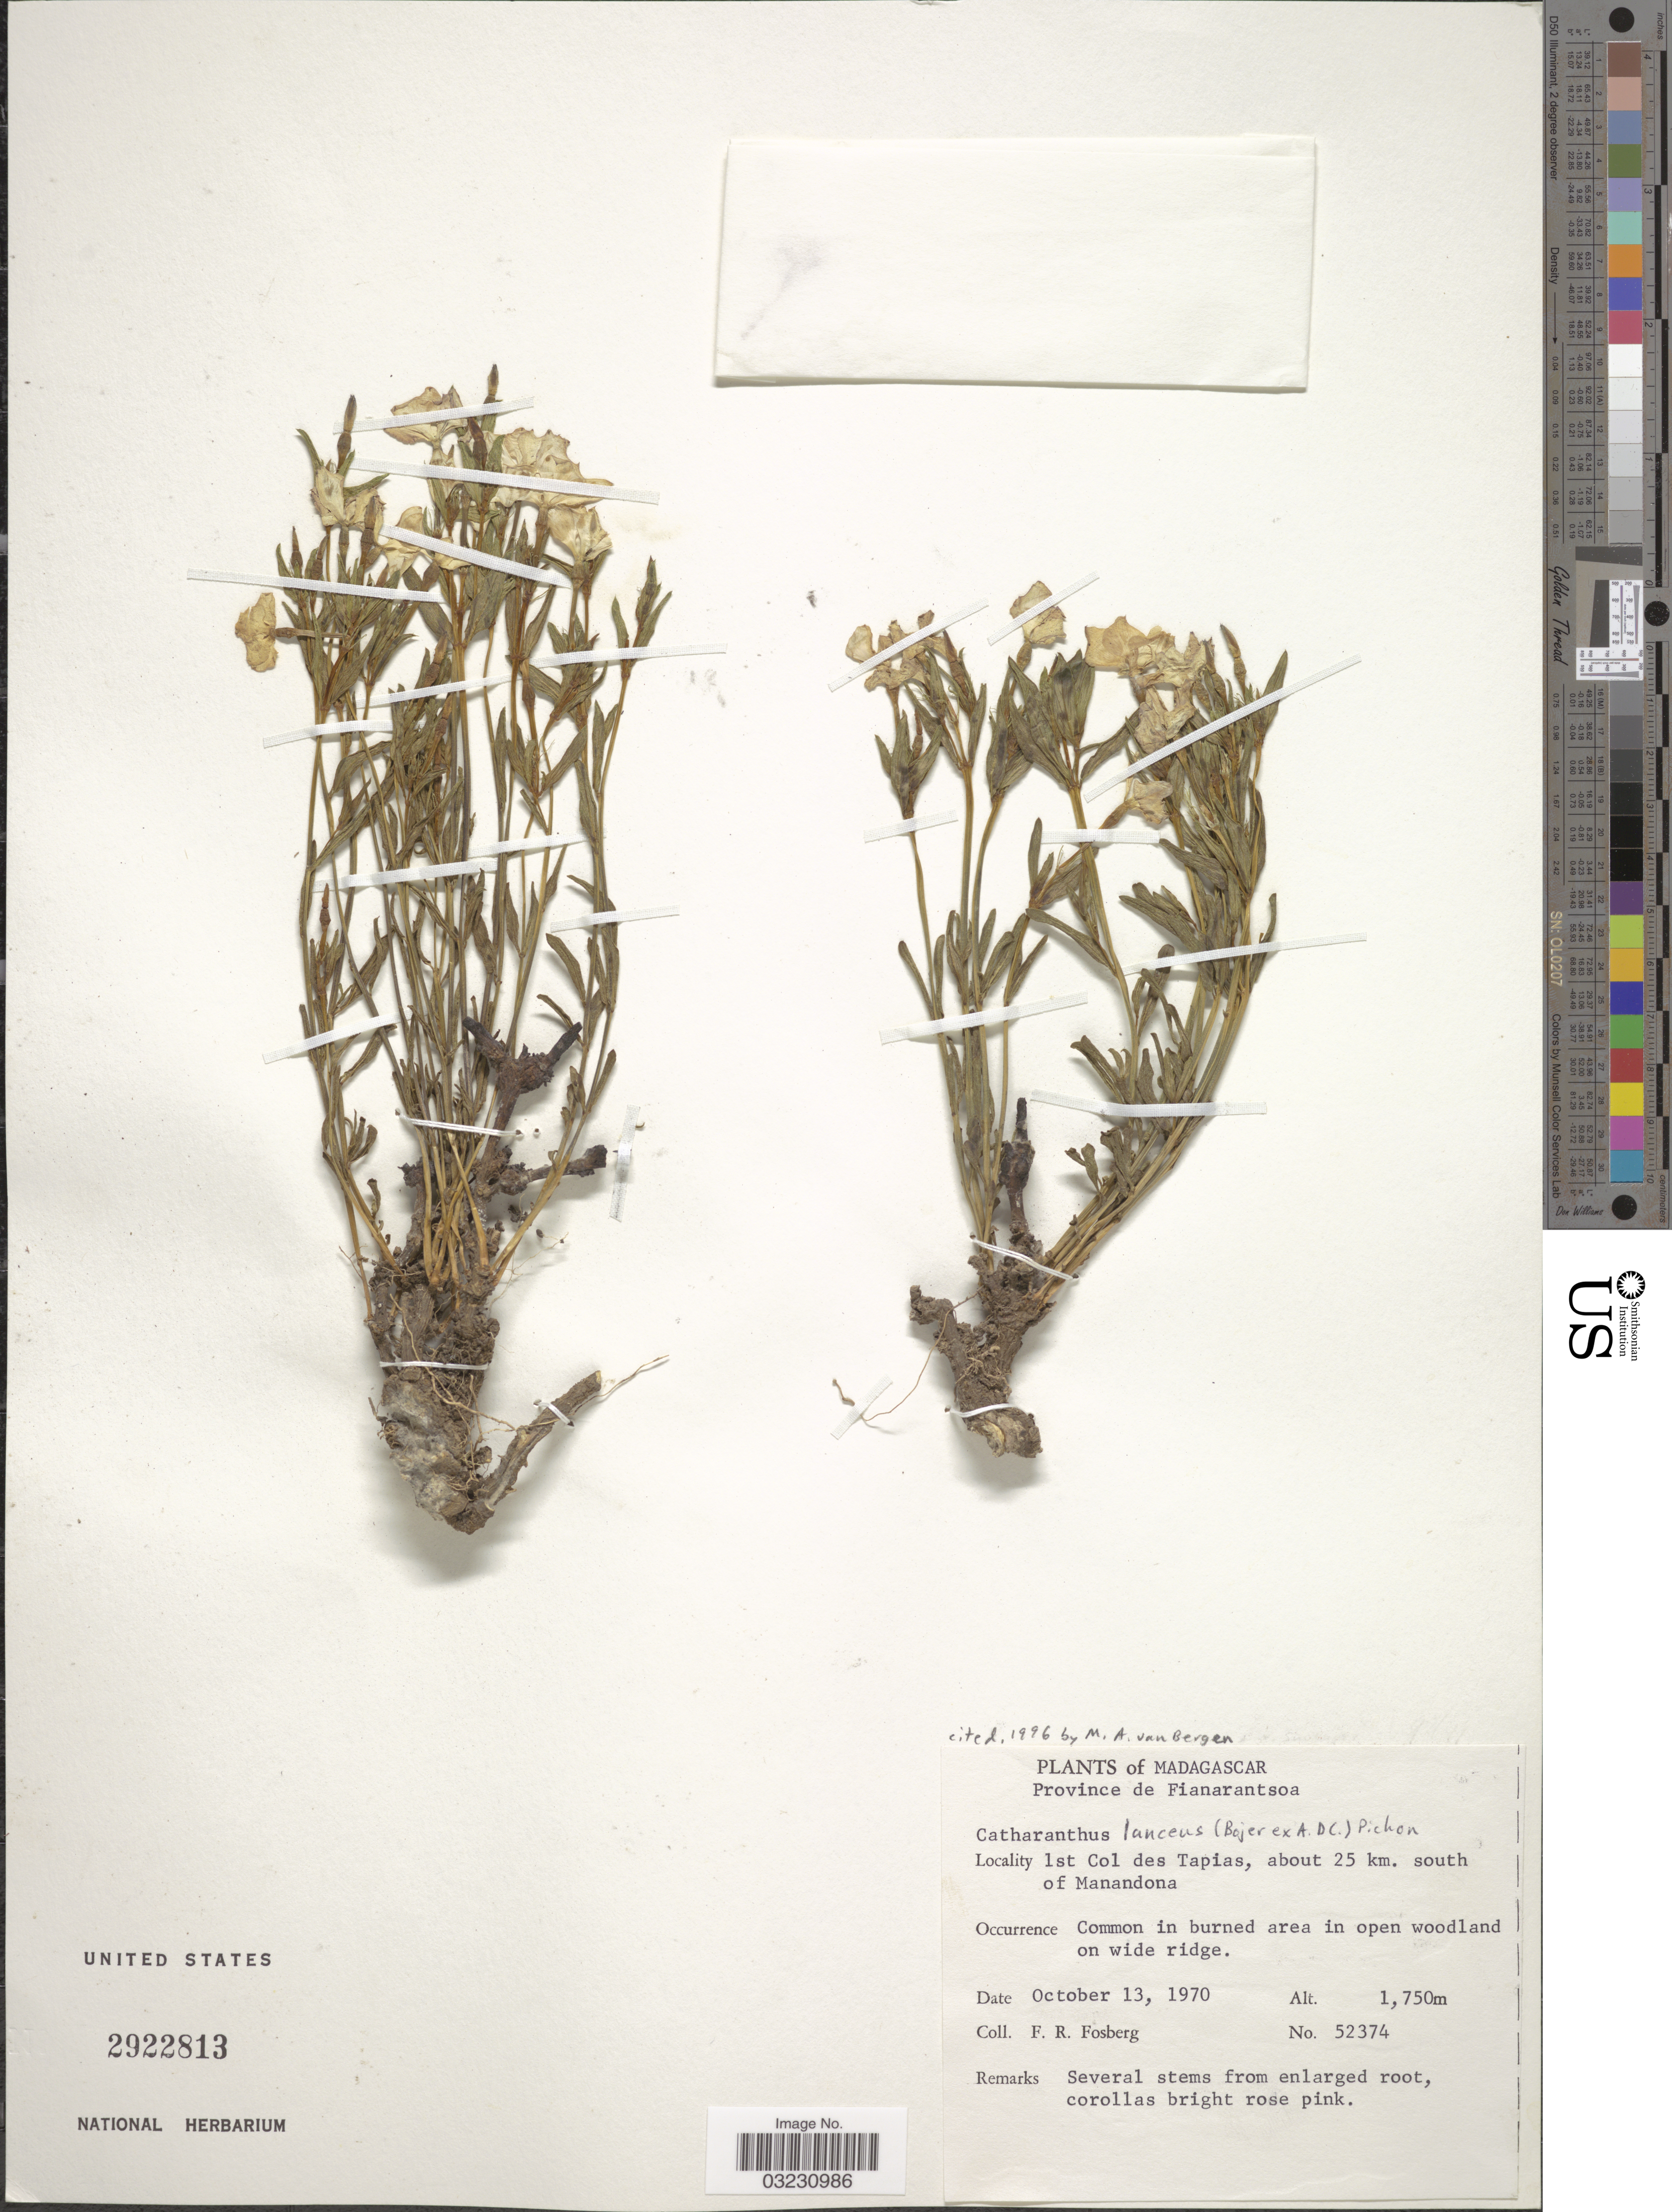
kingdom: Plantae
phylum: Tracheophyta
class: Magnoliopsida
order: Gentianales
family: Apocynaceae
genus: Catharanthus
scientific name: Catharanthus lanceus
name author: (Bojer ex A. DC.) Pichon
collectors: F. R. Fosberg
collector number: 52374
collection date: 1970-10-13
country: Madagascar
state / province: Amoron'i Mania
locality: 1st Col des Tapias, about 25 km. south of Manandona.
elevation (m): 1750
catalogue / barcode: US 2922813